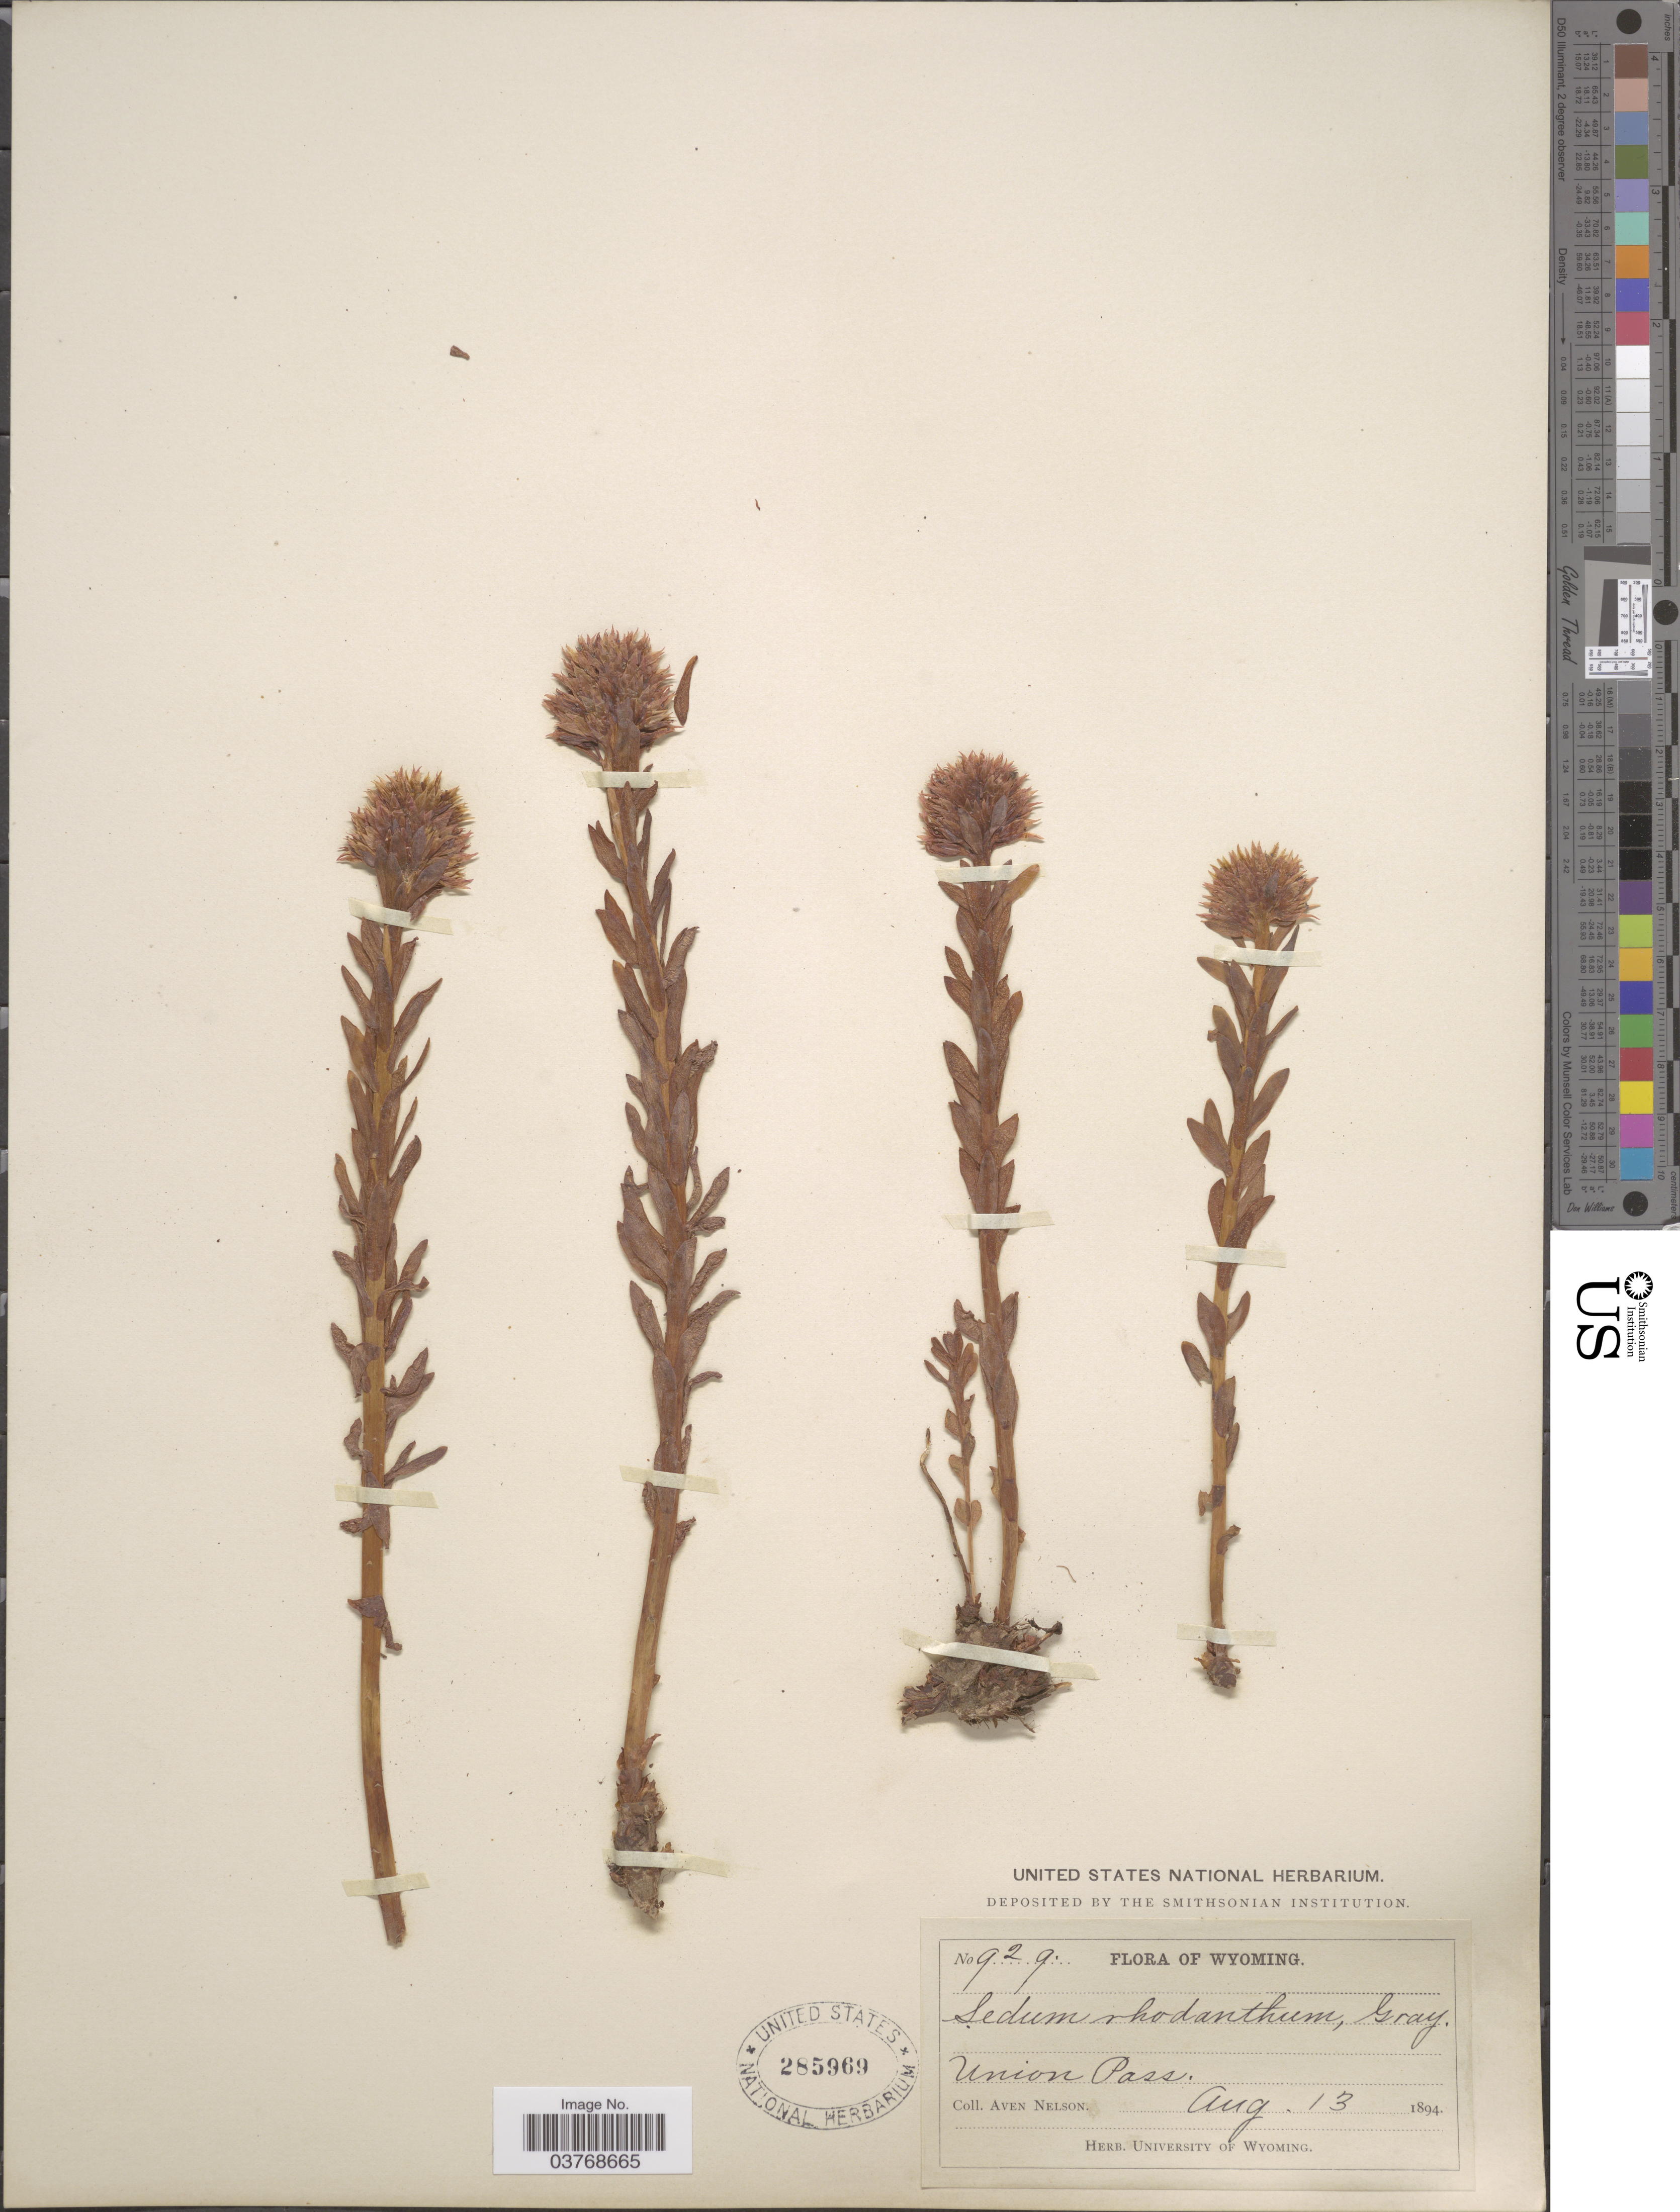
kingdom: Plantae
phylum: Tracheophyta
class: Magnoliopsida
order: Saxifragales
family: Crassulaceae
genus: Rhodiola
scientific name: Rhodiola rhodantha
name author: (A. Gray) H. Jacobsen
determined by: Strong, Mark T., (BOT), Smithsonian Institution - National Museum of Natural History (UNITED STATES)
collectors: A. Nelson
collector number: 929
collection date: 1894-08-13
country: United States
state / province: Wyoming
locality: Union Pass.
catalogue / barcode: US 285969